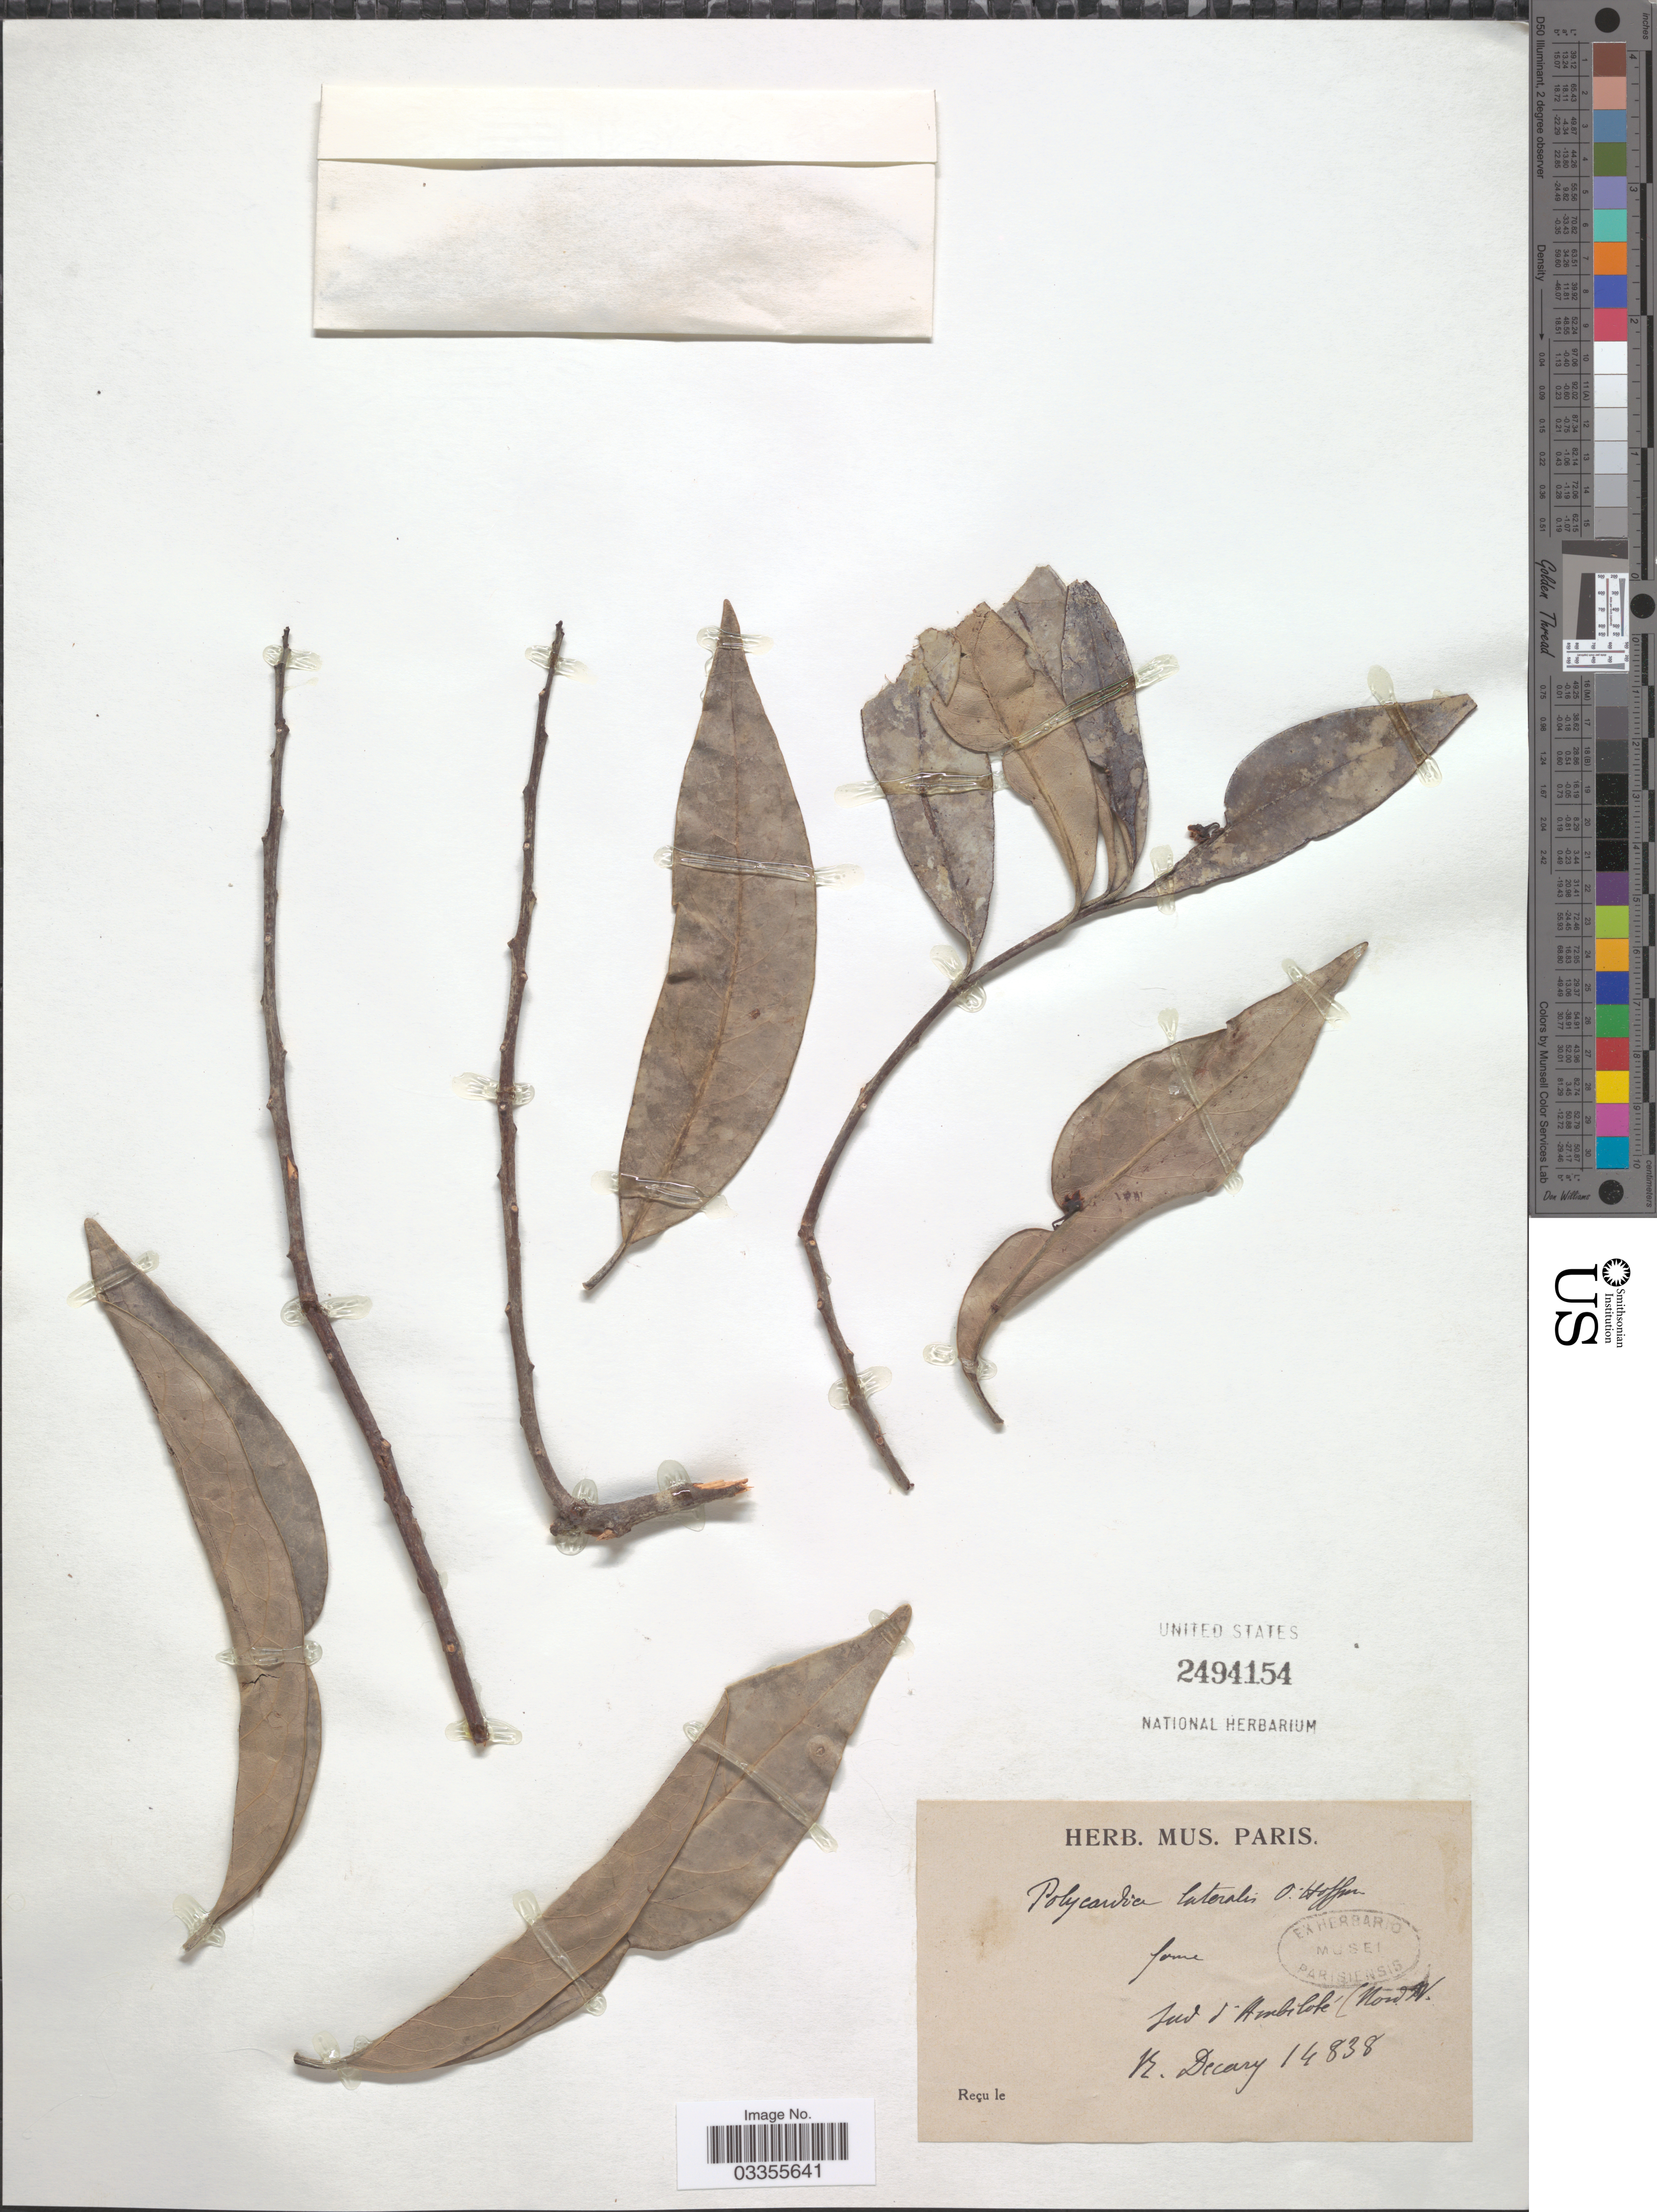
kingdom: Plantae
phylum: Tracheophyta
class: Magnoliopsida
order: Celastrales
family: Celastraceae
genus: Polycardia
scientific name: Polycardia lateralis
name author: O. Hoffm.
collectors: R. Decary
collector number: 14838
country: Madagascar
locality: Sud d'Ambilobe (Nord W).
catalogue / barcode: US 2494154